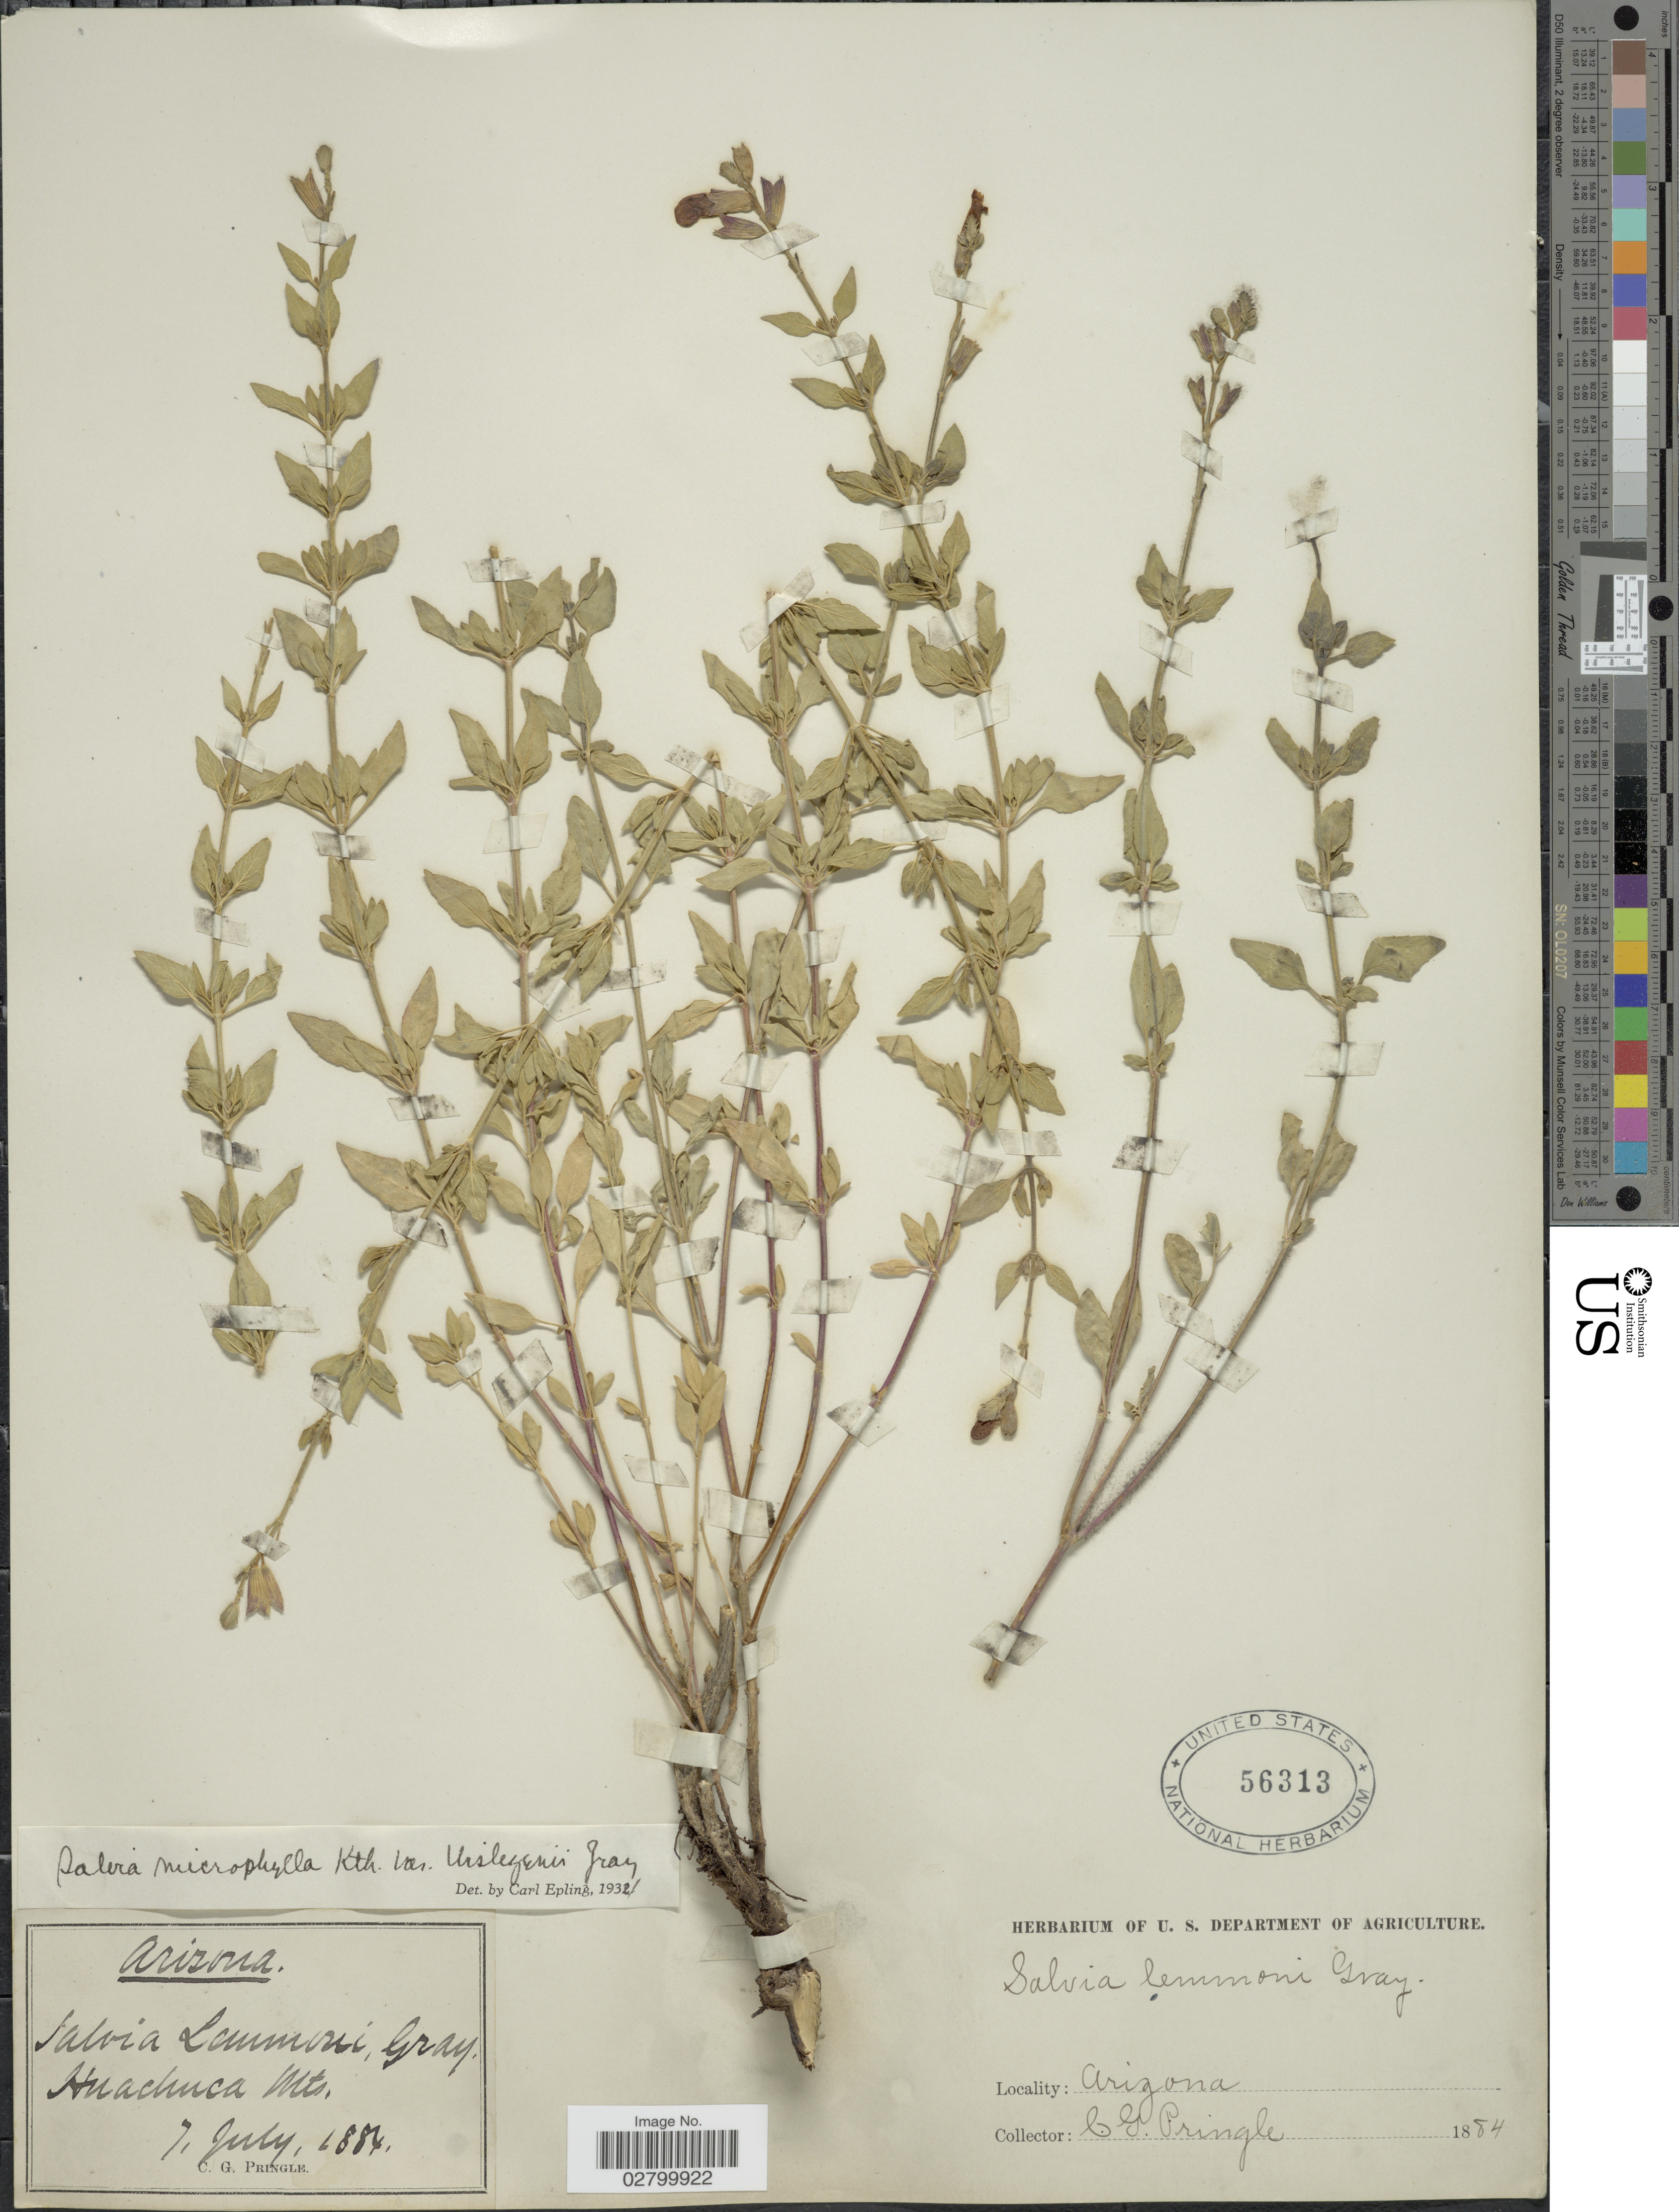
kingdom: Plantae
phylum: Tracheophyta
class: Magnoliopsida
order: Lamiales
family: Lamiaceae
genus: Salvia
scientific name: Salvia microphylla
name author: Kunth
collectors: C. G. Pringle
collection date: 1884-07-07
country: United States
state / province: Arizona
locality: Huachuca Mts.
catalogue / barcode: US 56313